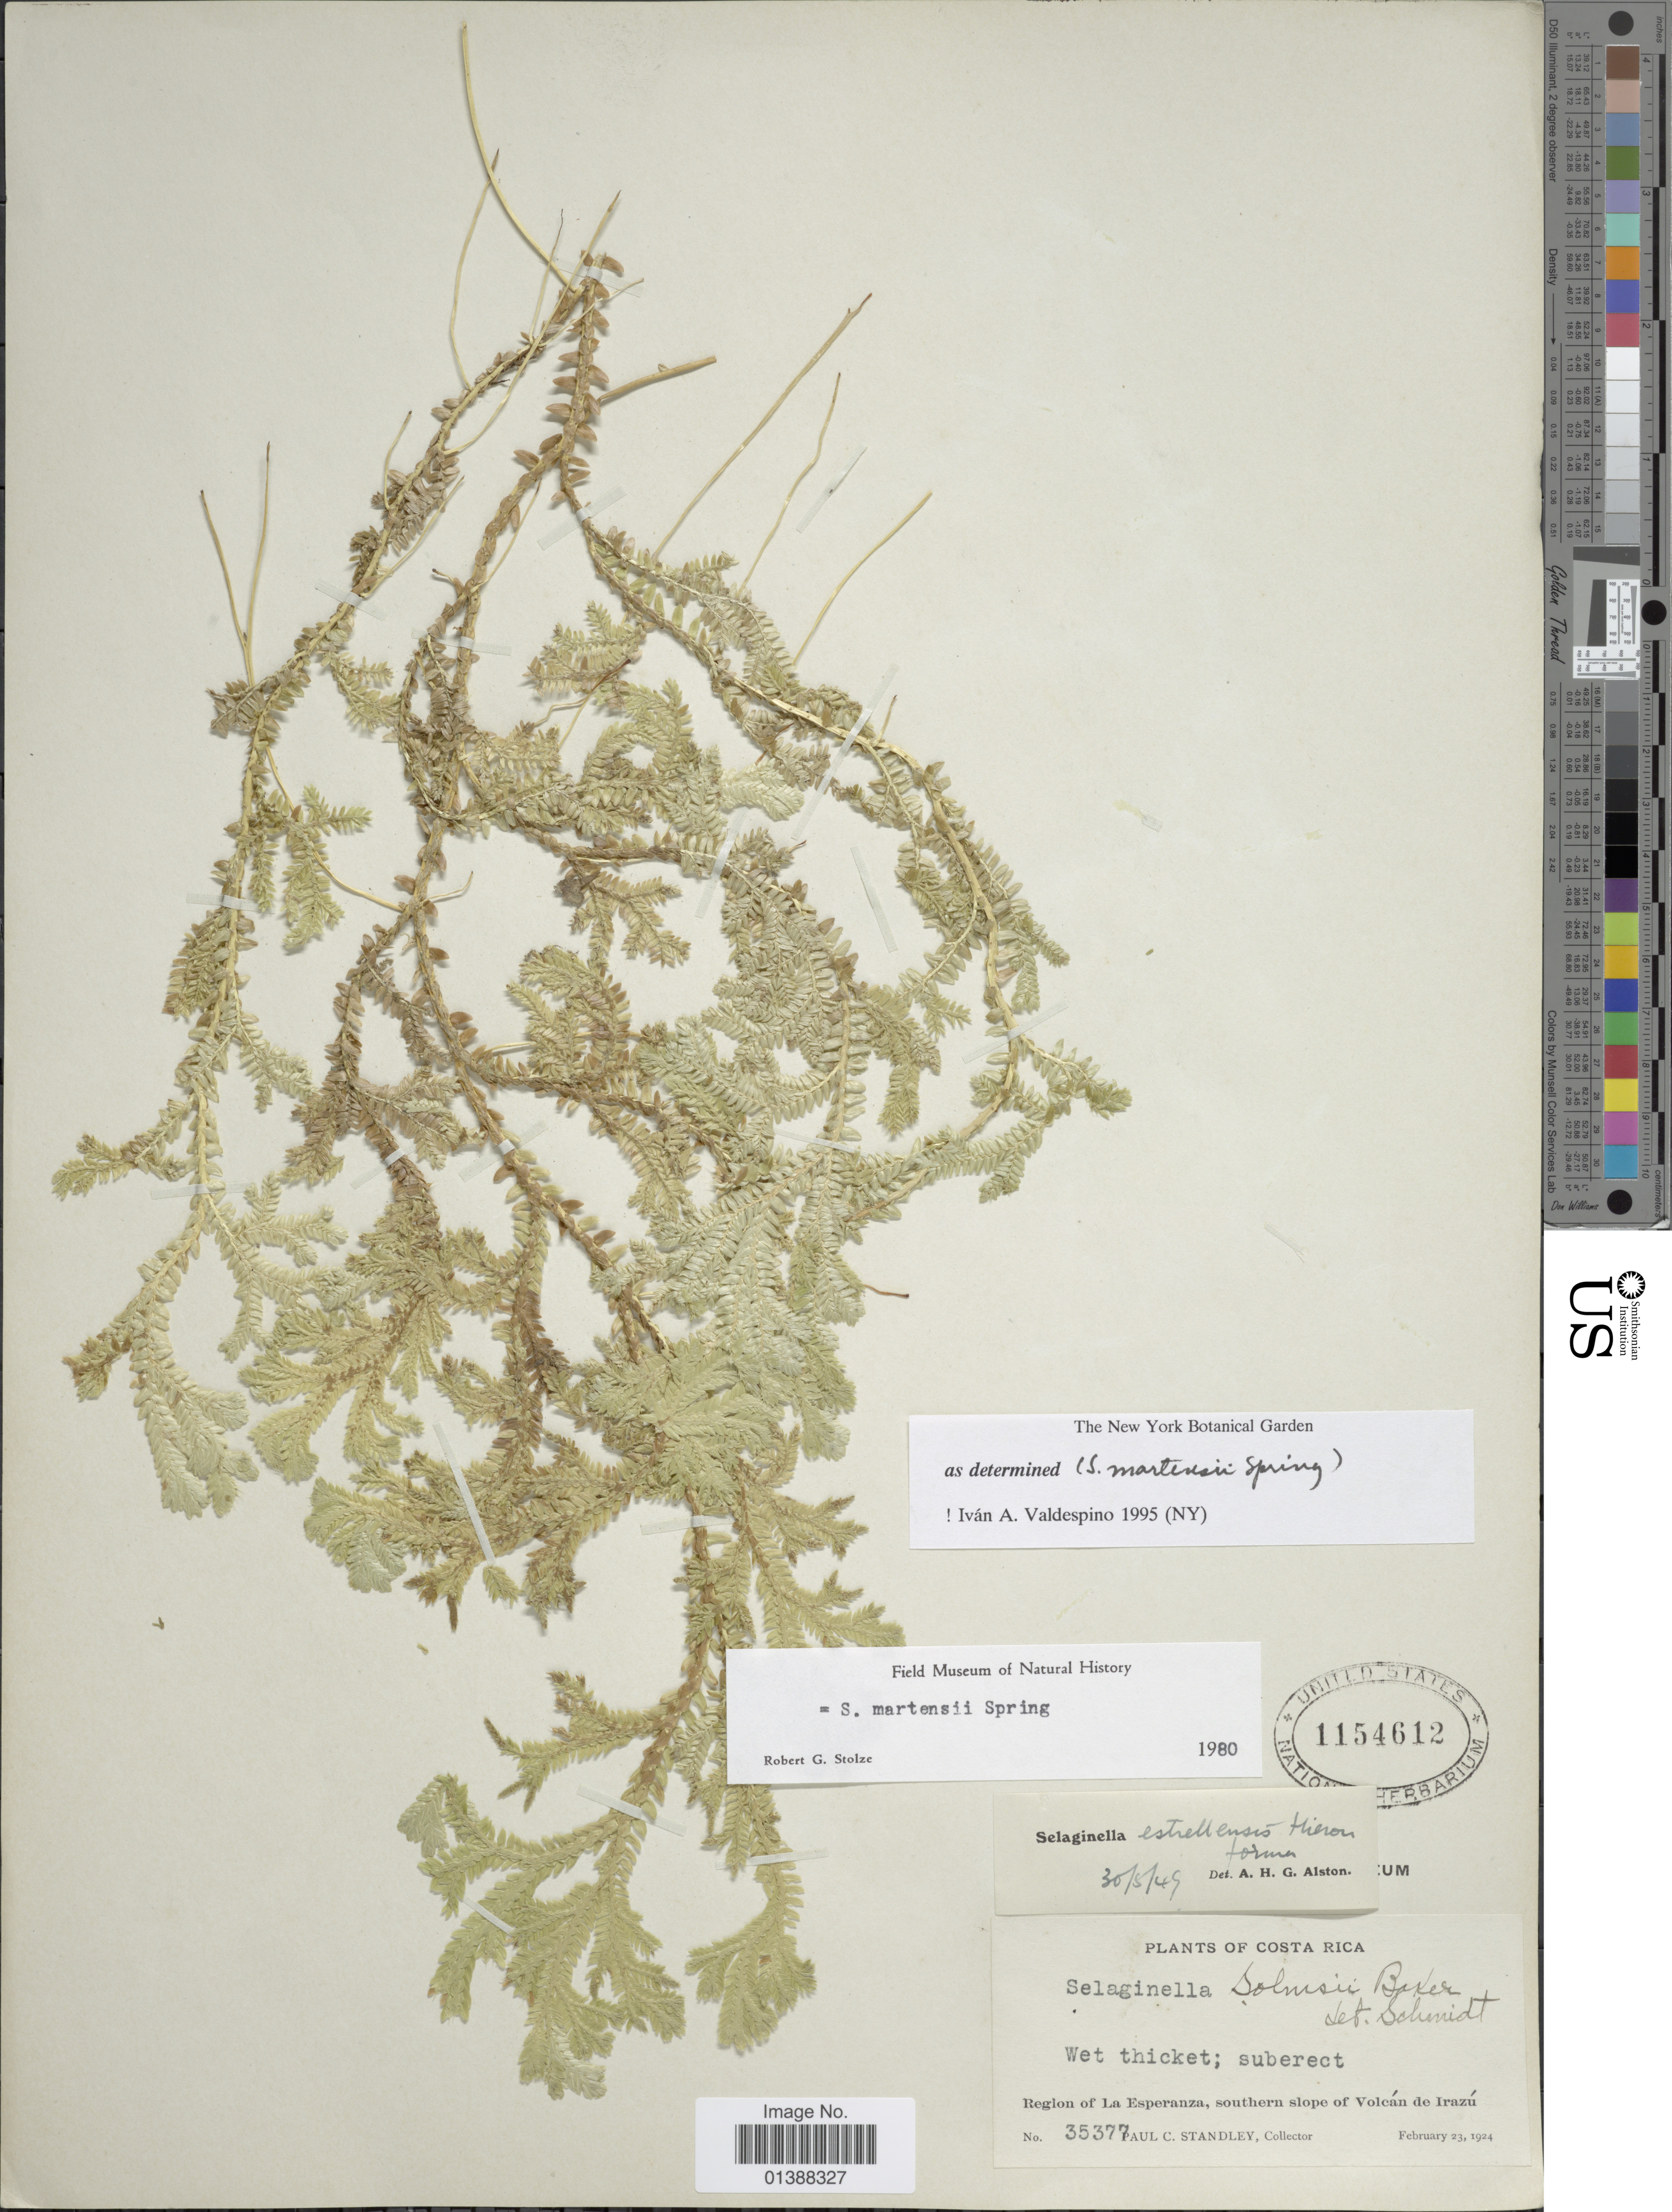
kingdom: Plantae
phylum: Tracheophyta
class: Lycopodiopsida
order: Selaginellales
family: Selaginellaceae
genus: Selaginella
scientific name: Selaginella martensii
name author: Spring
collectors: P. C. Standley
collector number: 35377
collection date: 1924-02-23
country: Costa Rica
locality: Region of La Esperanza, southern of Volcán de Irazú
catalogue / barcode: US 1154612